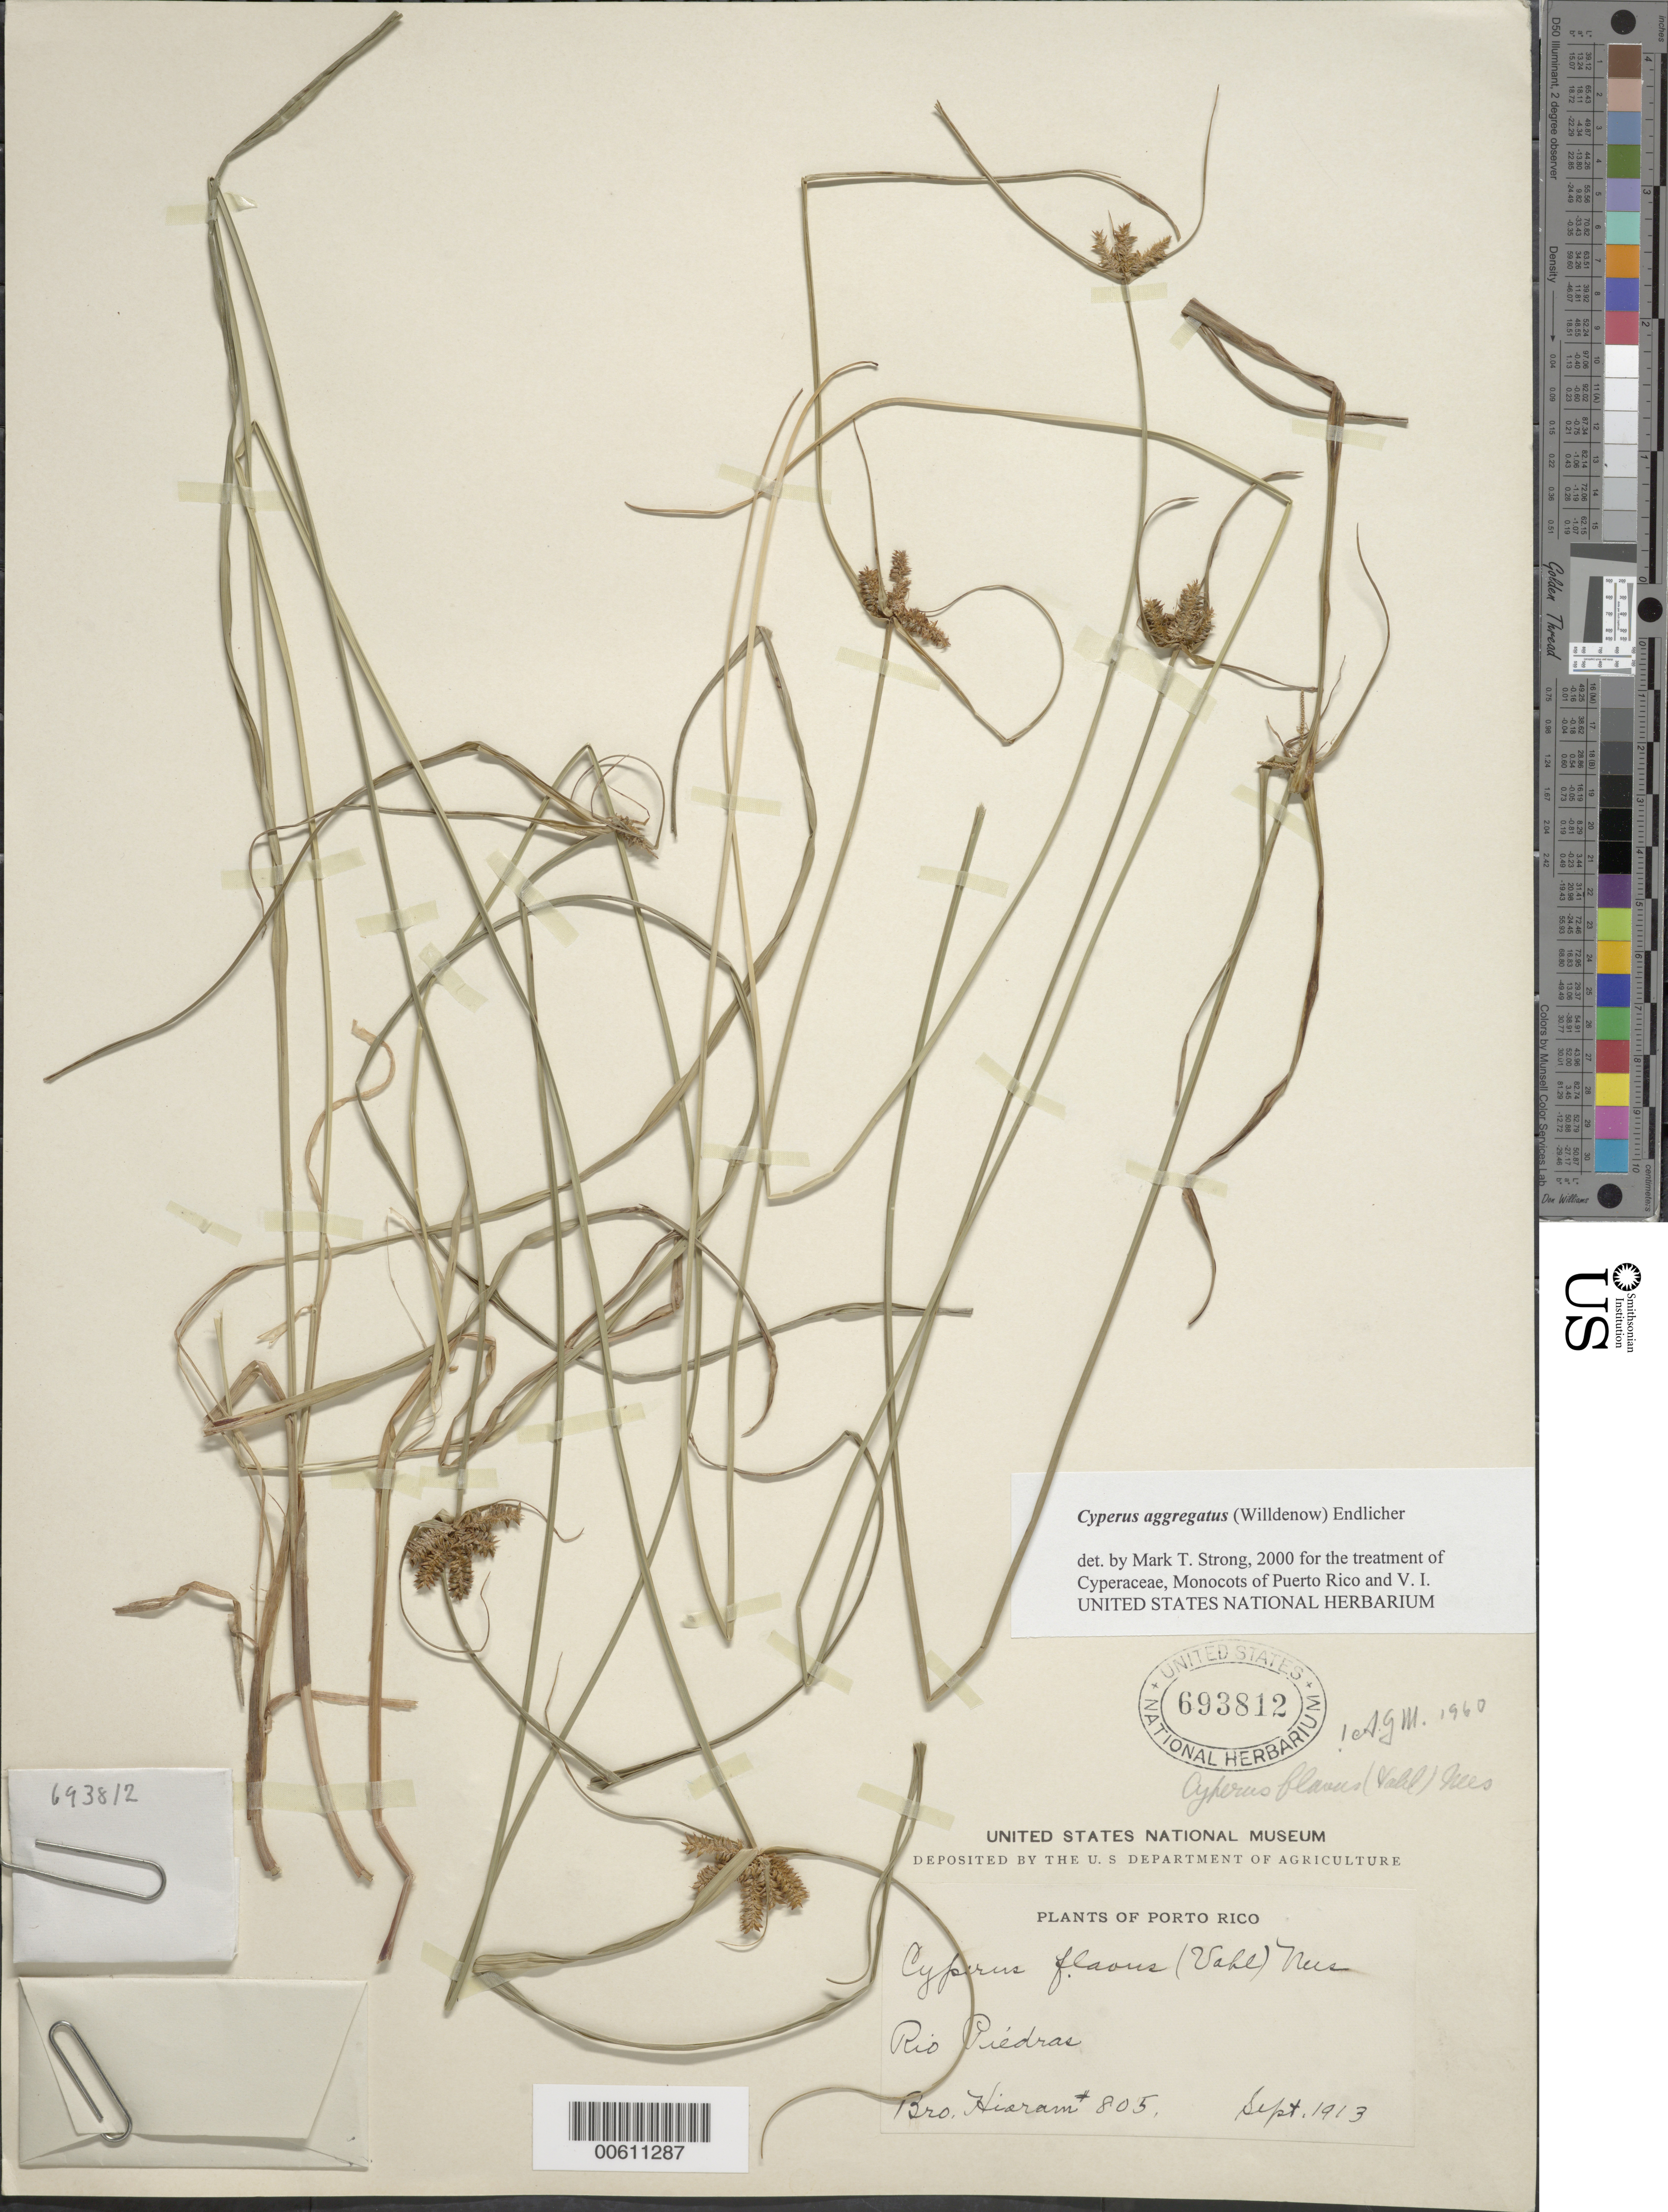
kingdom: Plantae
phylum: Tracheophyta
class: Liliopsida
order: Poales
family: Cyperaceae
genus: Cyperus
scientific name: Cyperus aggregatus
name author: (Willd.) Endl.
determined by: Strong, M. T., (US), Smithsonian Institution - National Museum of Natural History (UNITED STATES)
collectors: Bro. Hioram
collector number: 805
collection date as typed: Sep 1913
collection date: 1913-09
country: Puerto Rico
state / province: San Juan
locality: Rio Piedras.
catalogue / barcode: US 693812